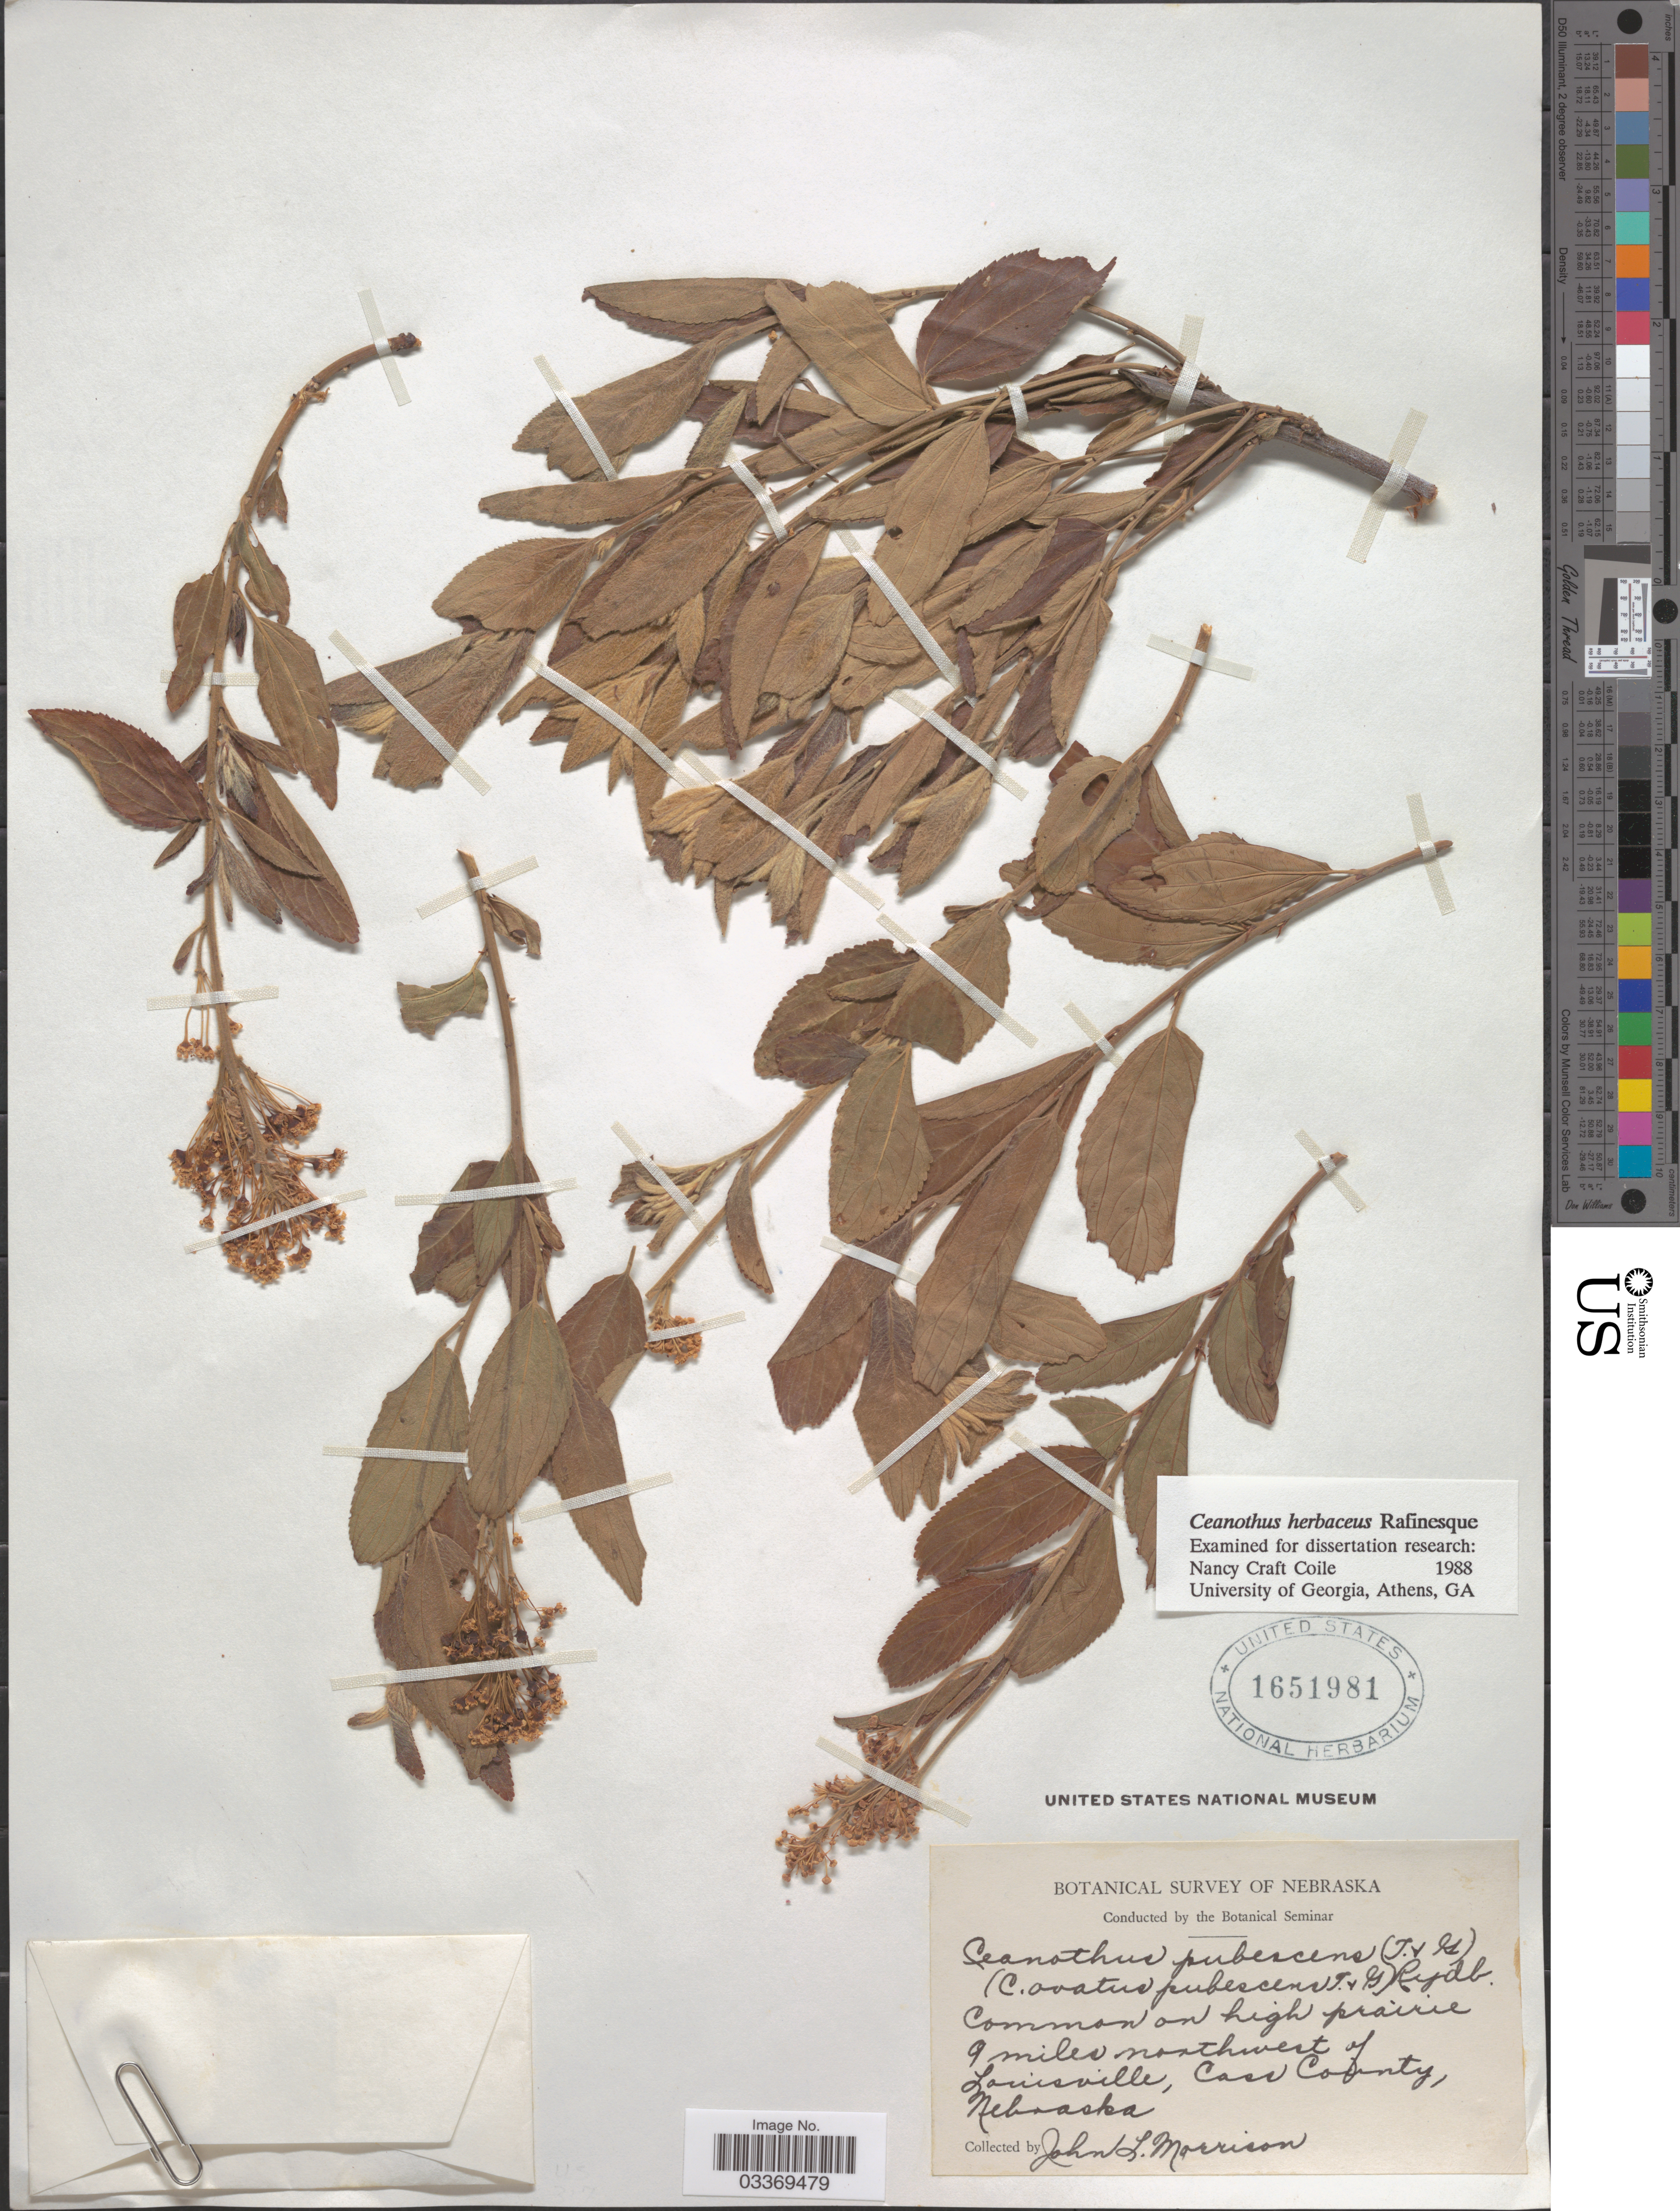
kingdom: Plantae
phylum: Tracheophyta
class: Magnoliopsida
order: Rosales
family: Rhamnaceae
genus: Ceanothus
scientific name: Ceanothus ovatus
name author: Desf.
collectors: J. Morrison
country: United States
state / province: Nebraska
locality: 9 miles northwest of Louisville, Cass County.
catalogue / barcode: US 1651981